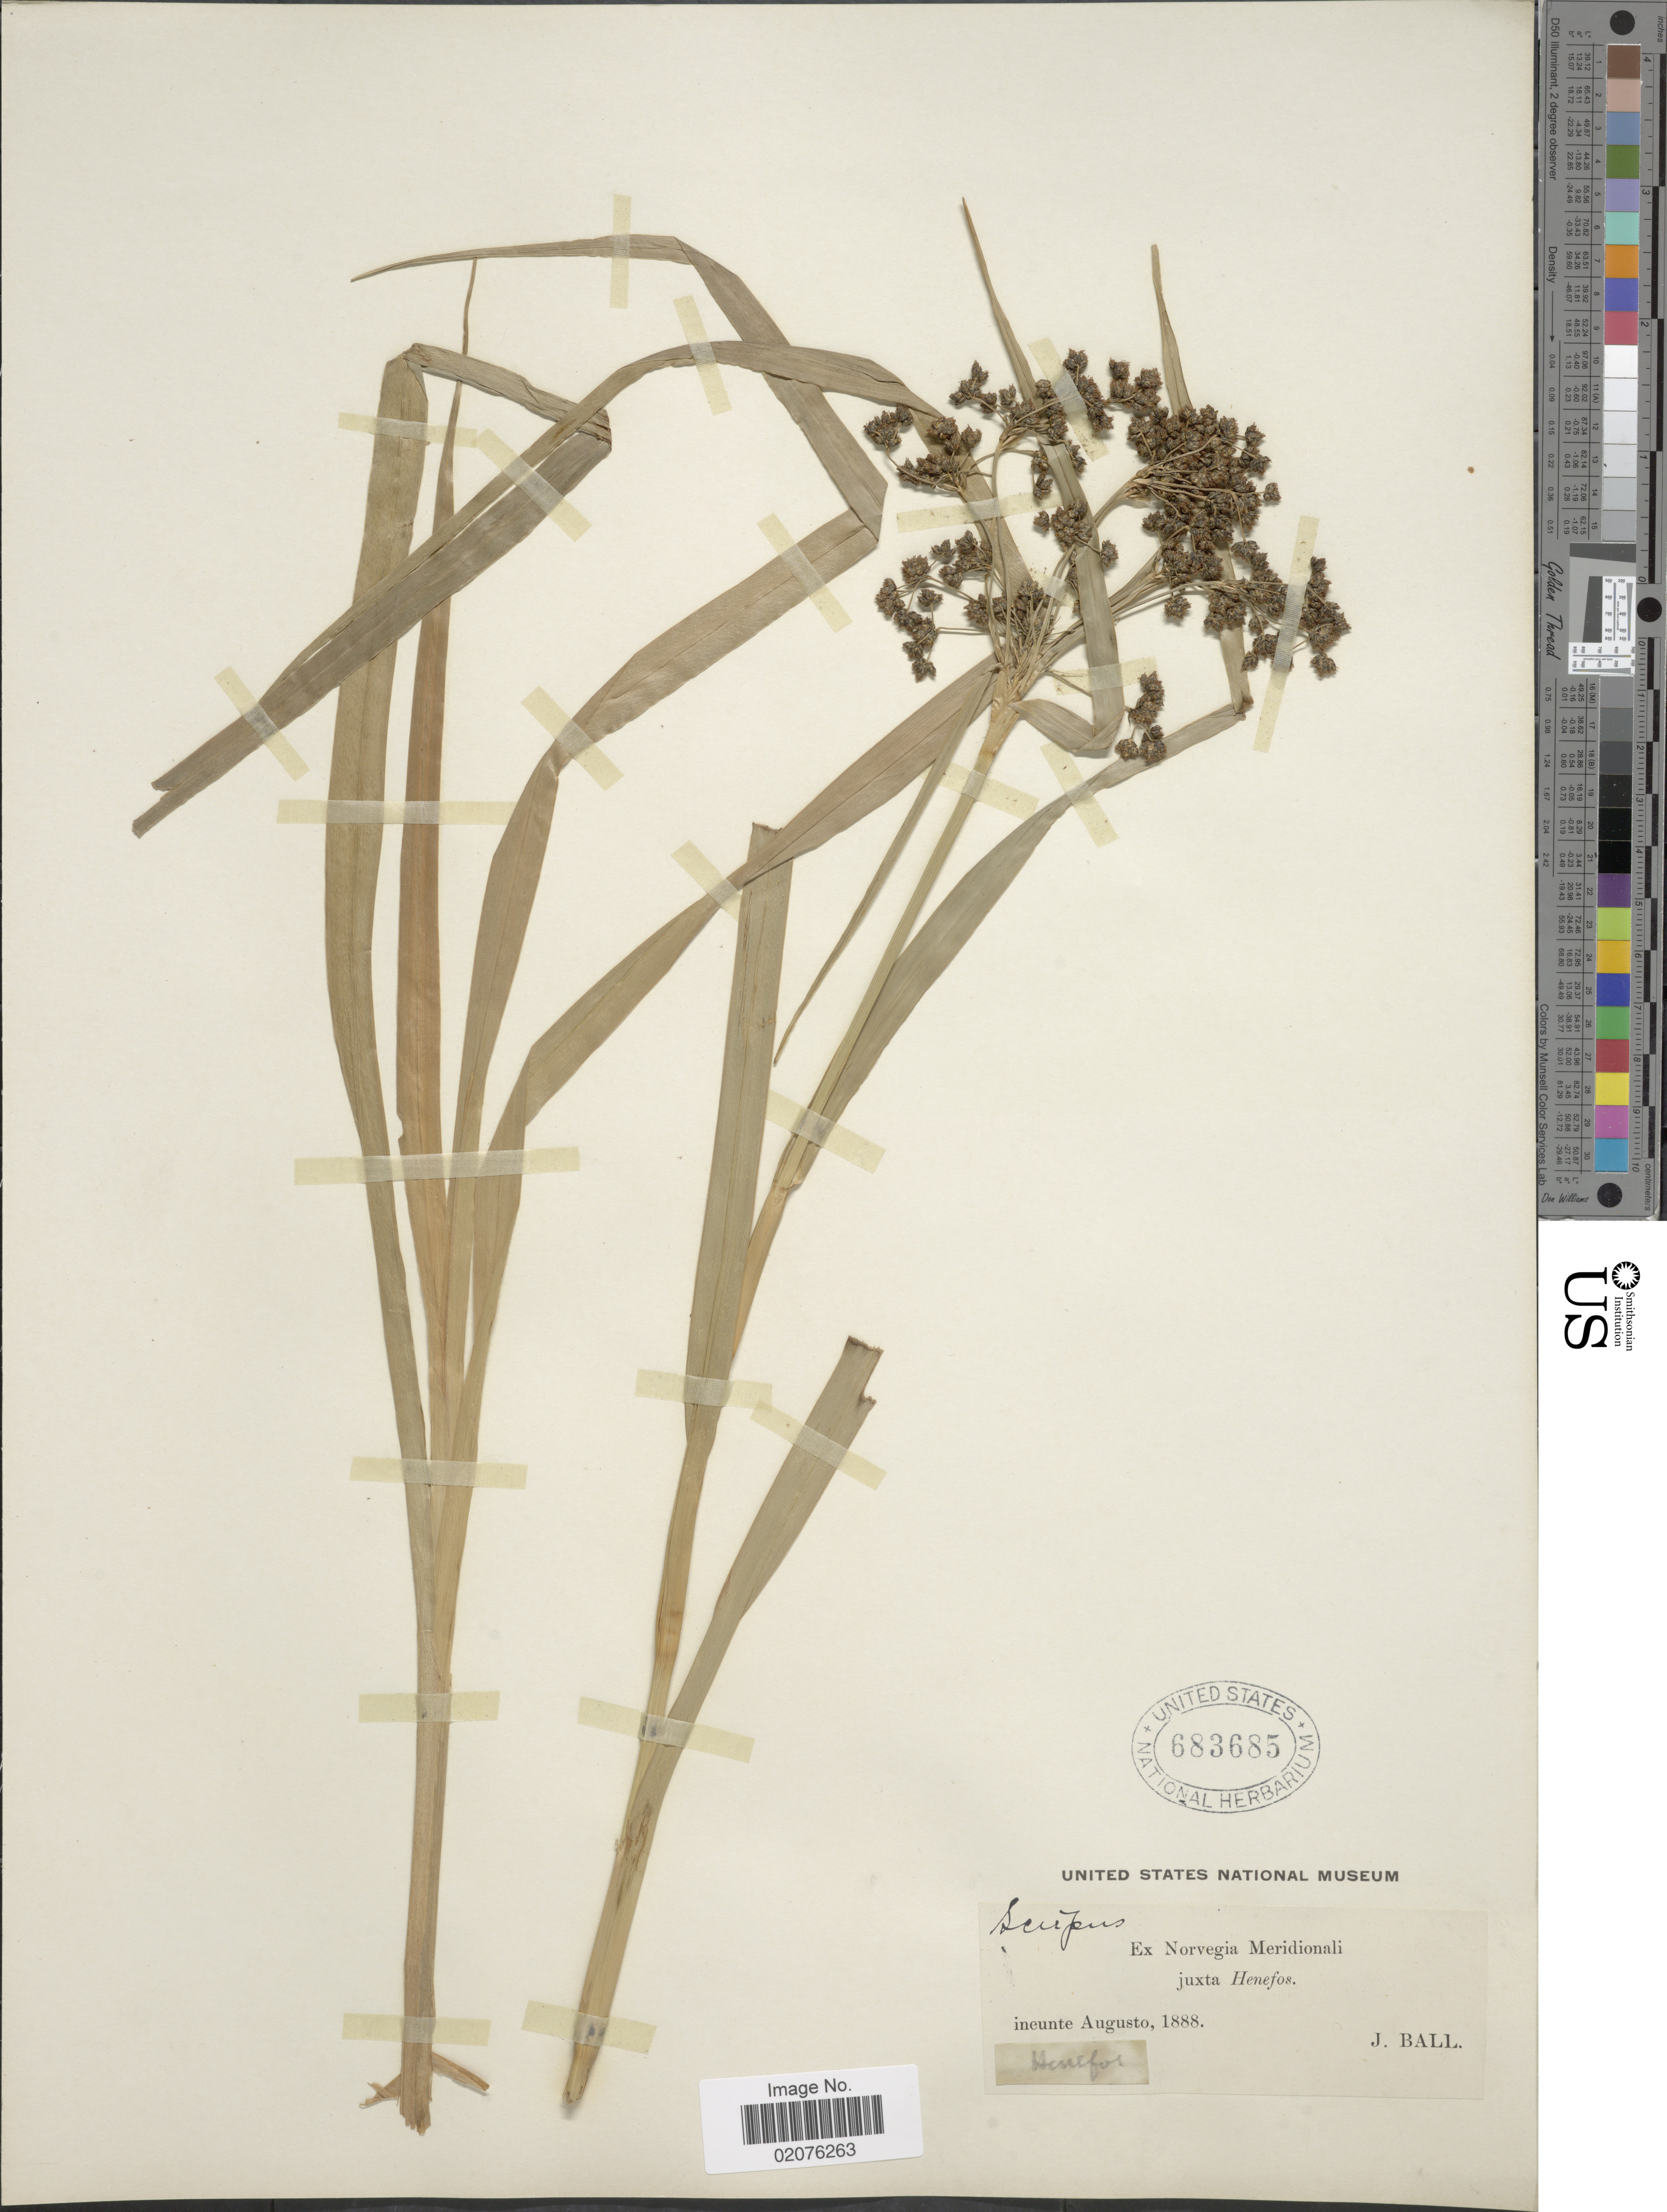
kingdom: Plantae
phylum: Tracheophyta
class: Liliopsida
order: Poales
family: Cyperaceae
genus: Scirpus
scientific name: Scirpus sylvaticus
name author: L.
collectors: J. Ball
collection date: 1888-08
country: Norway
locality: Juxta Henefos, Norvegia Meridionali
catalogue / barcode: US 683685